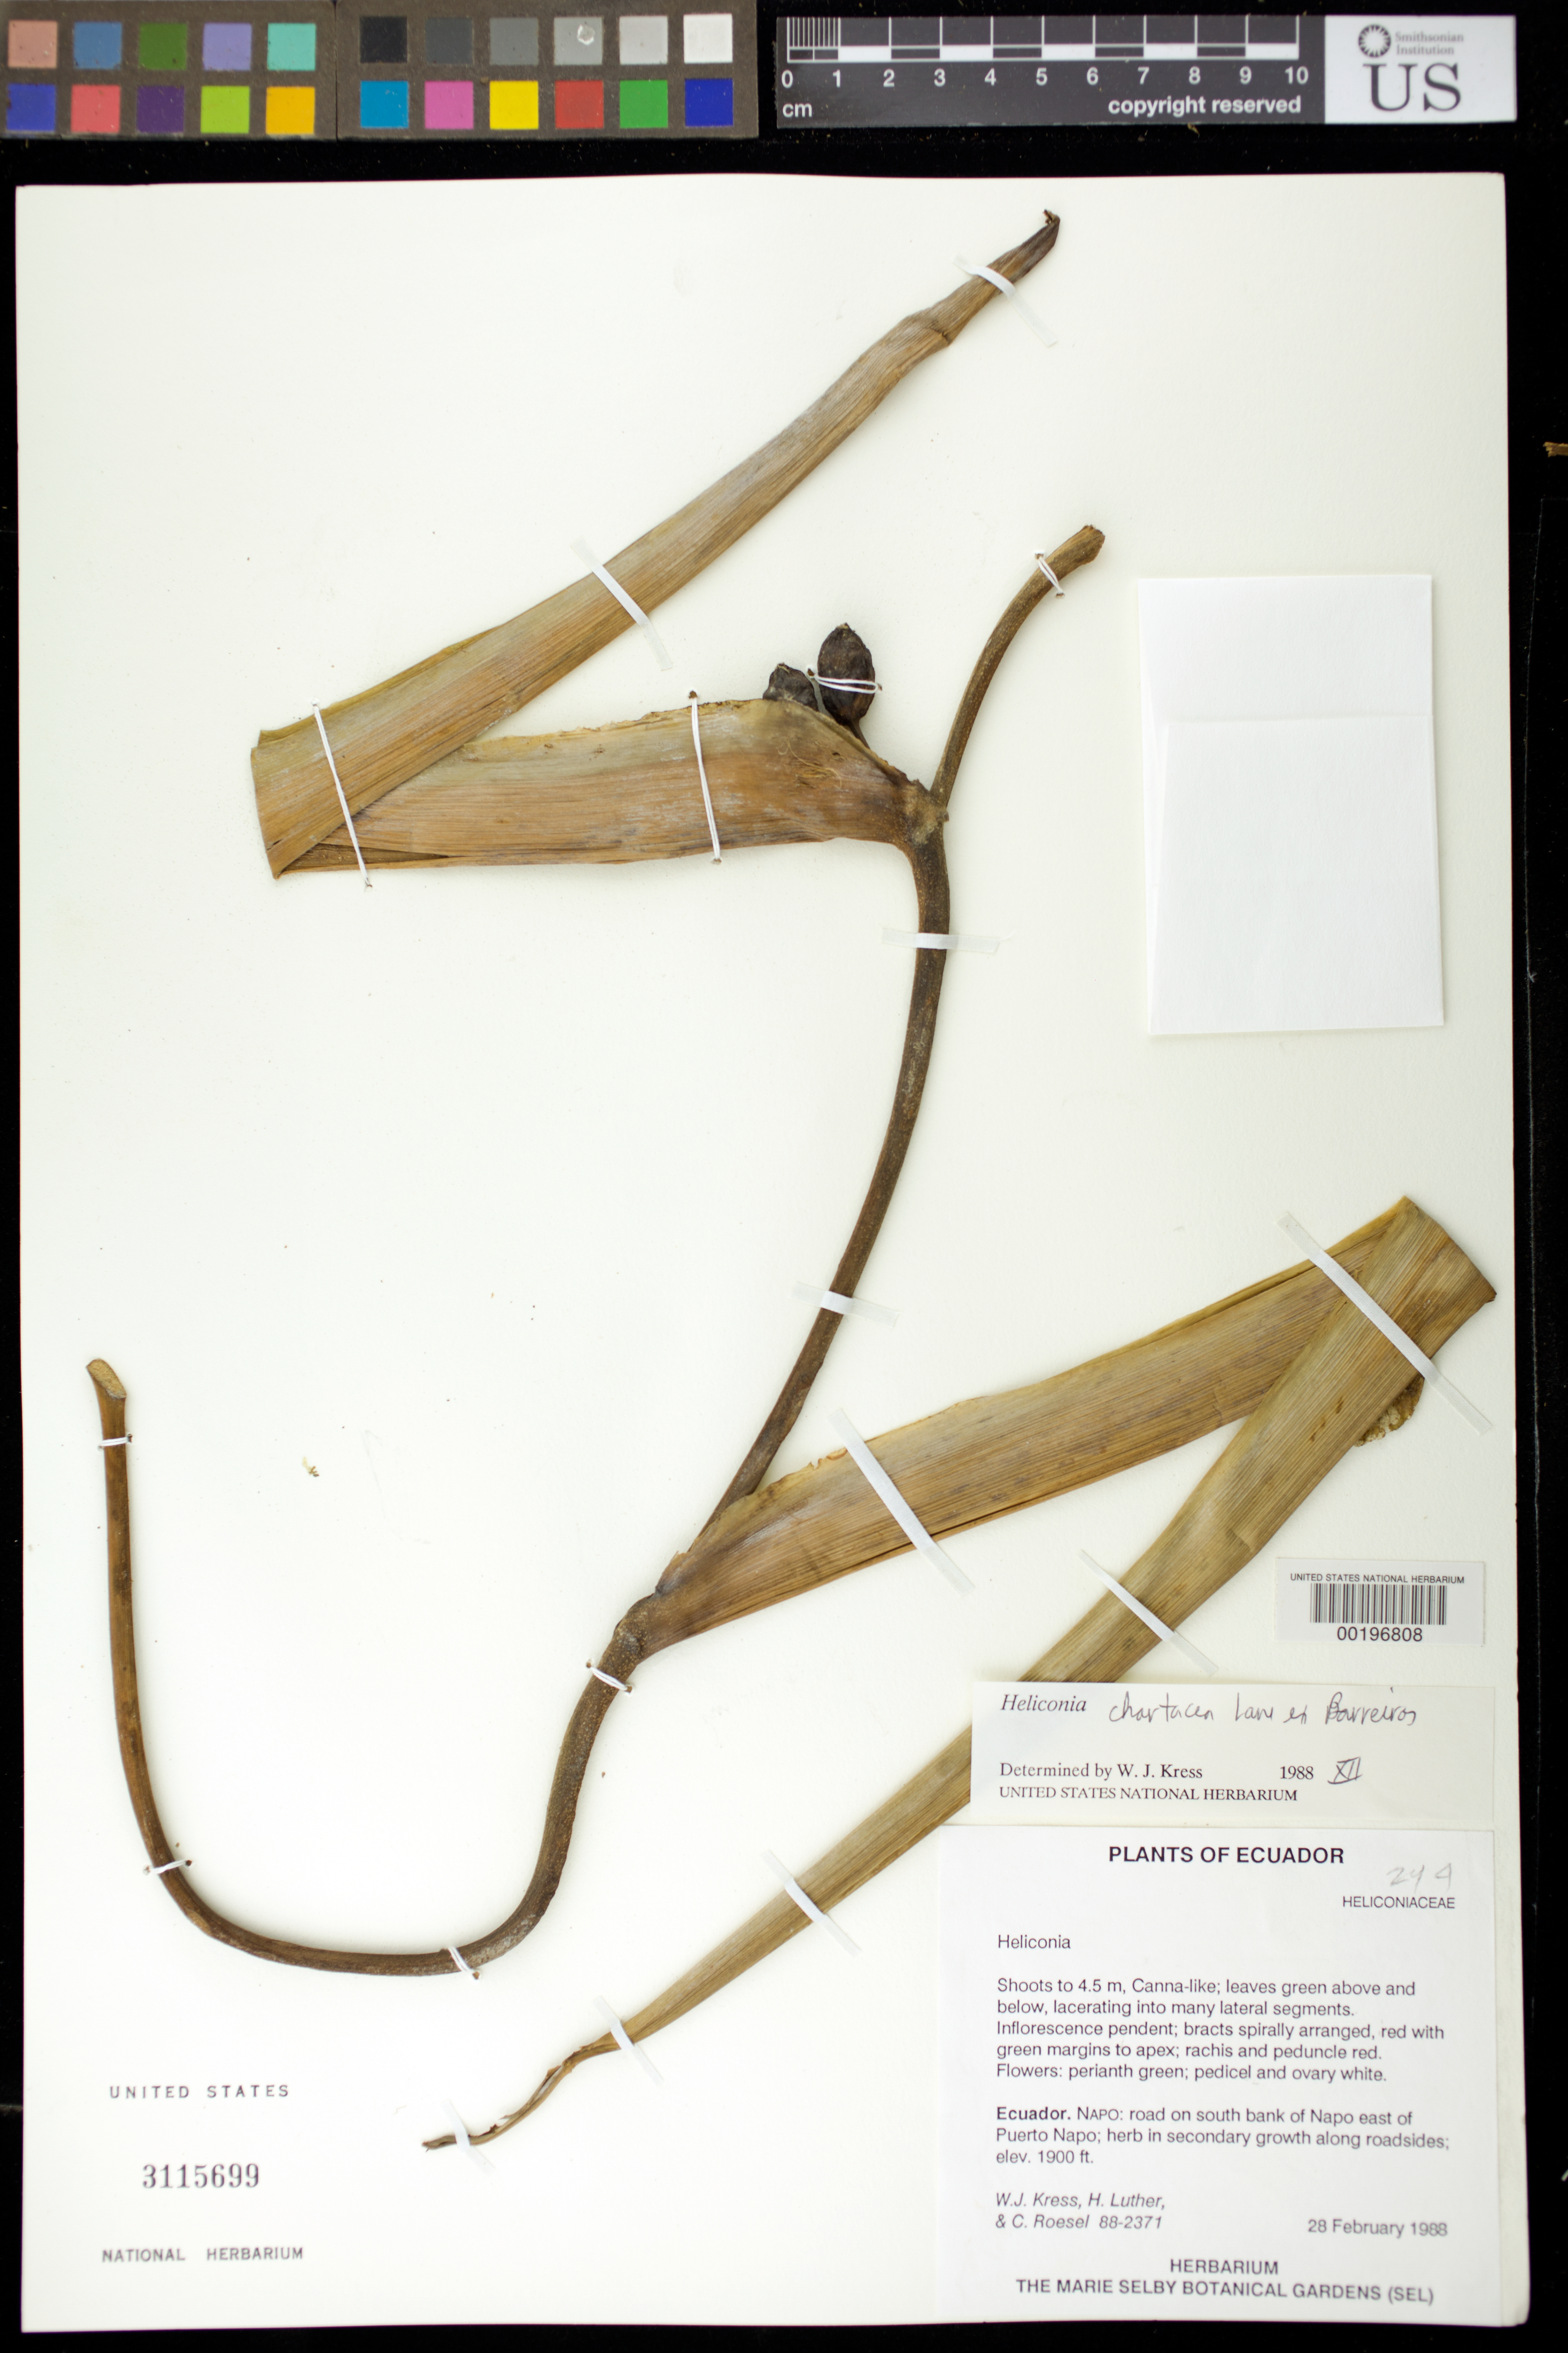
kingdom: Plantae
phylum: Tracheophyta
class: Liliopsida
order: Zingiberales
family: Heliconiaceae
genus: Heliconia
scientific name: Heliconia chartacea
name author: Lane ex Barreiros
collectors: W. J. Kress, Harry E. Luther & C. S. Roesel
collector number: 88-2371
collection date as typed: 28 Feb 1988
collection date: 1988-02-28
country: Ecuador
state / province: Napo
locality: Road on south bank of Napo E of Puerto Napo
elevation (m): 579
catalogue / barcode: US 3115699